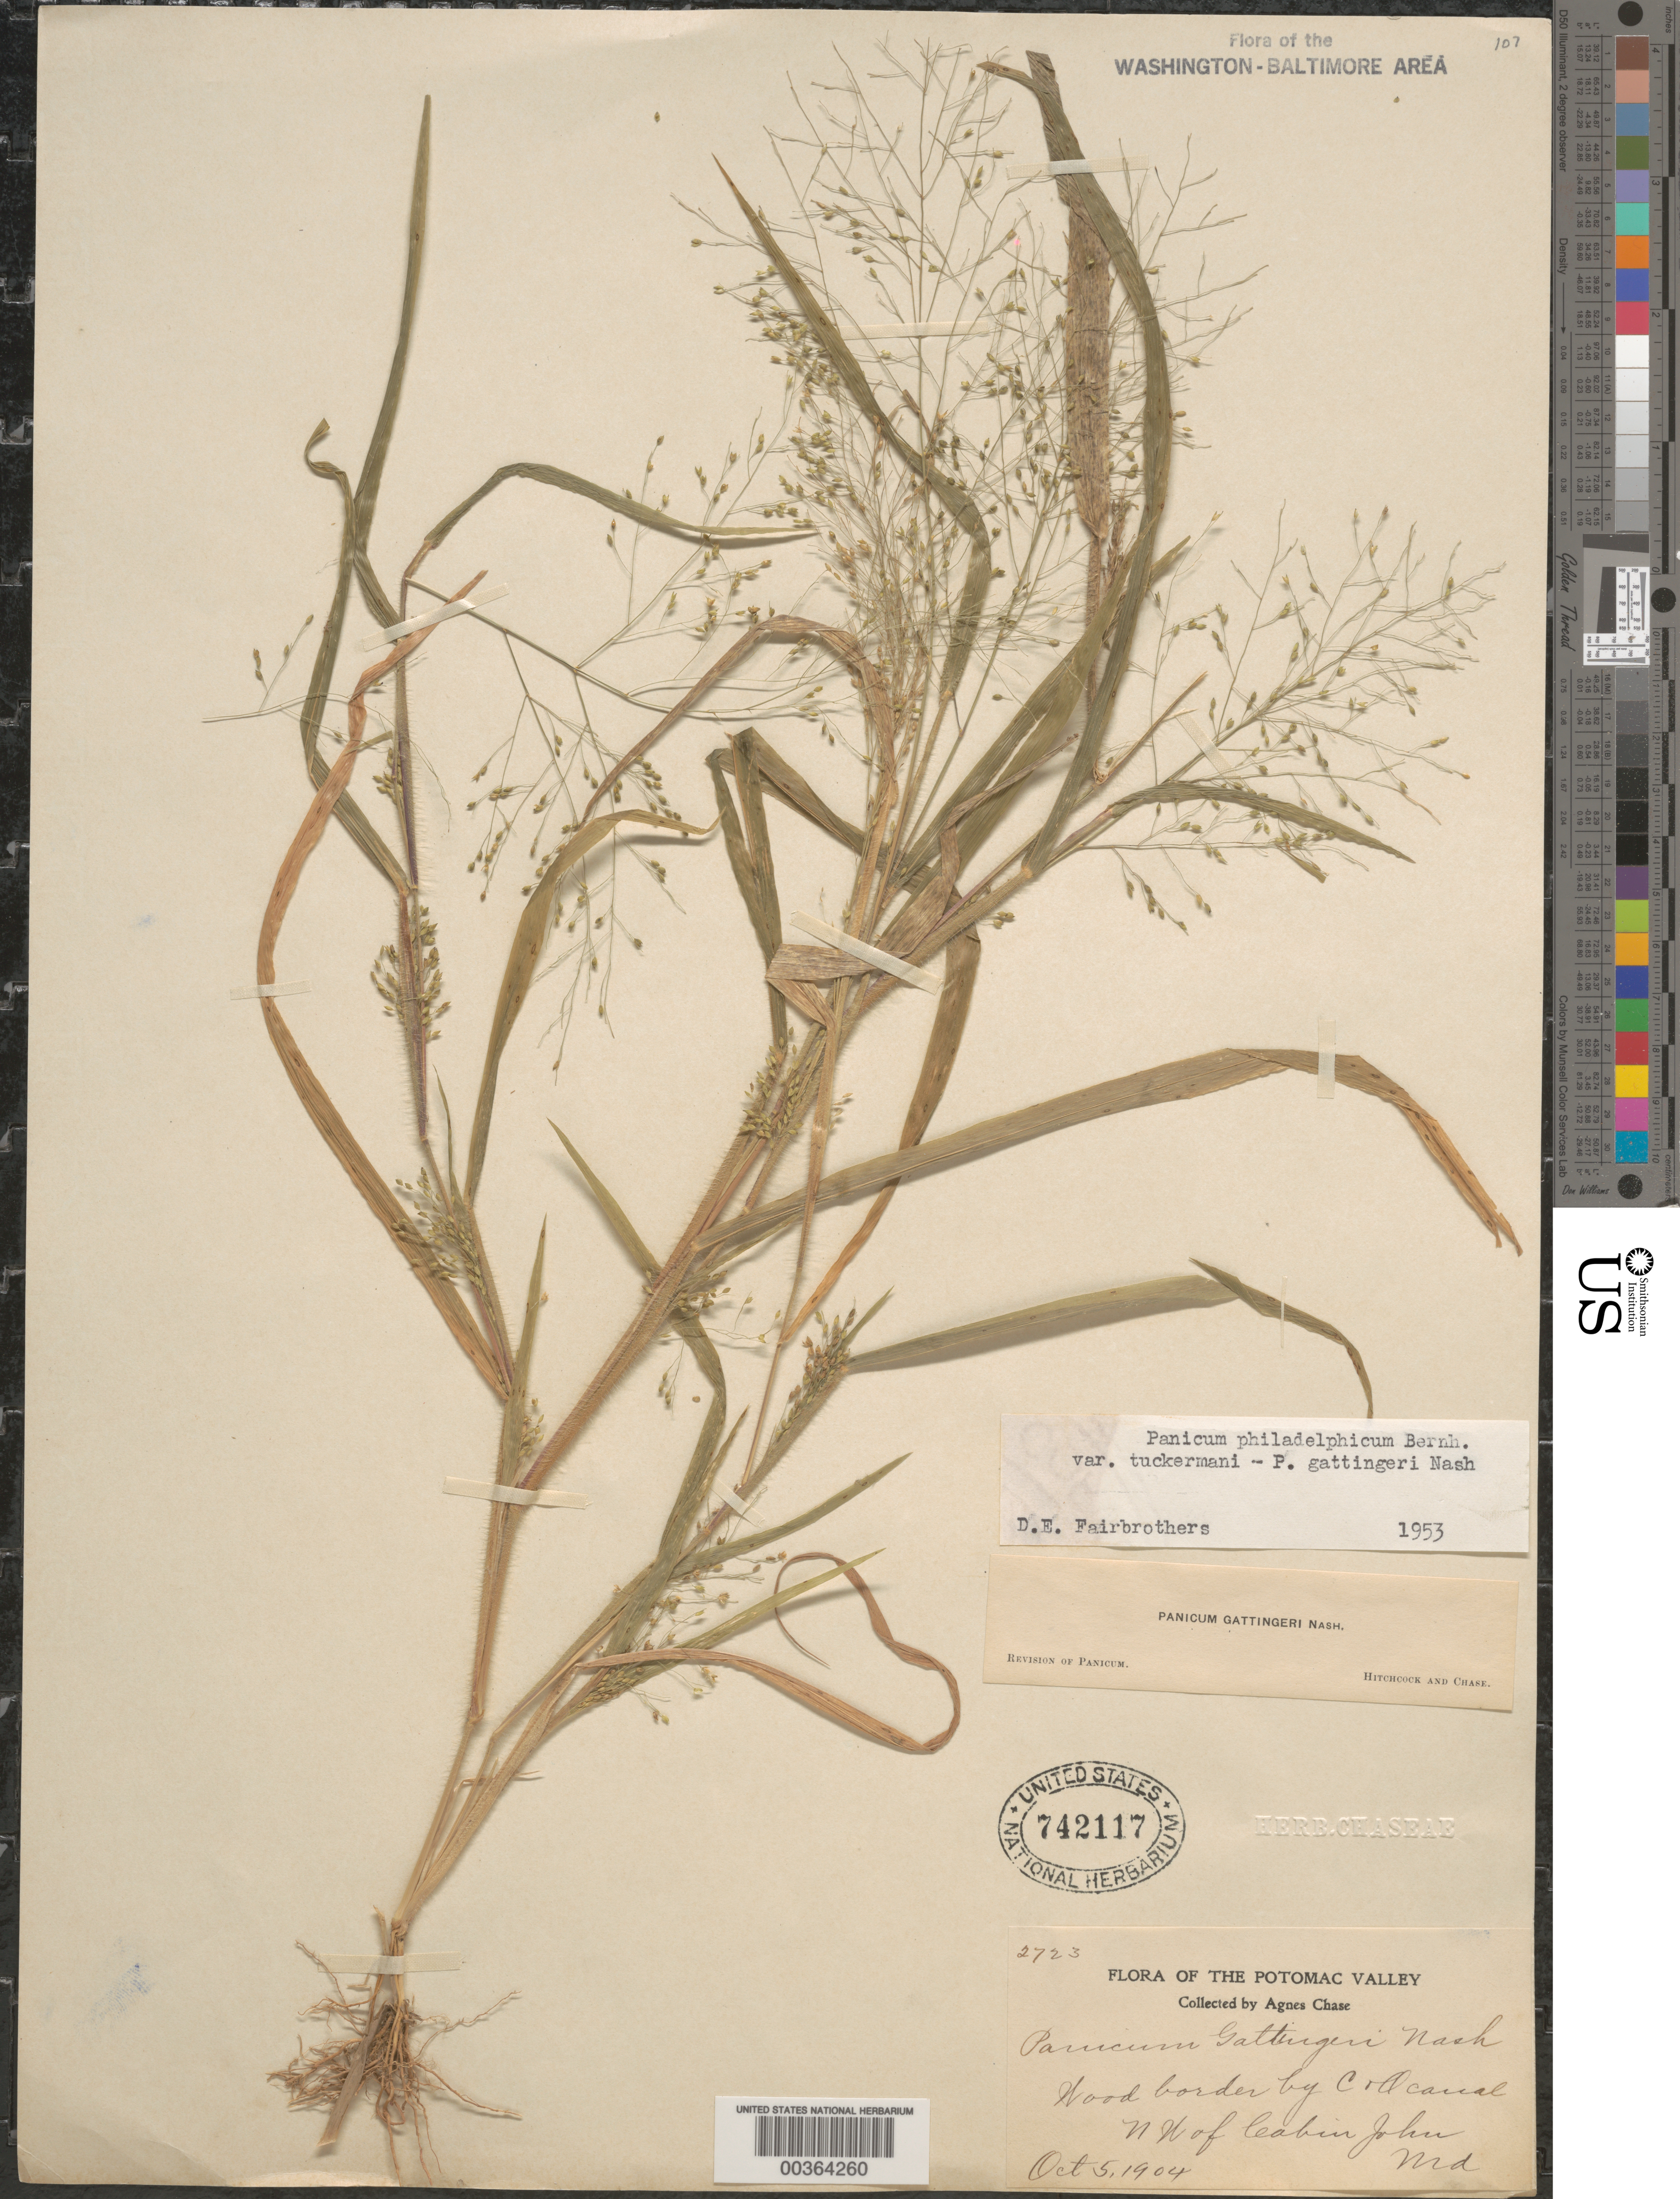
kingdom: Plantae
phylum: Tracheophyta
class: Liliopsida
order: Poales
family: Poaceae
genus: Panicum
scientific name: Panicum philadelphicum var. gattingeri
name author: (Nash) Freckmann & Lelong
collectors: A. Chase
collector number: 2723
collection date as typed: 05 Oct 1904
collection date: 1904-10-05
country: United States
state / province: Maryland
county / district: Montgomery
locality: NW of Cabin John C. & O. Canal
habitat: Wood border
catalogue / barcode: US 742117